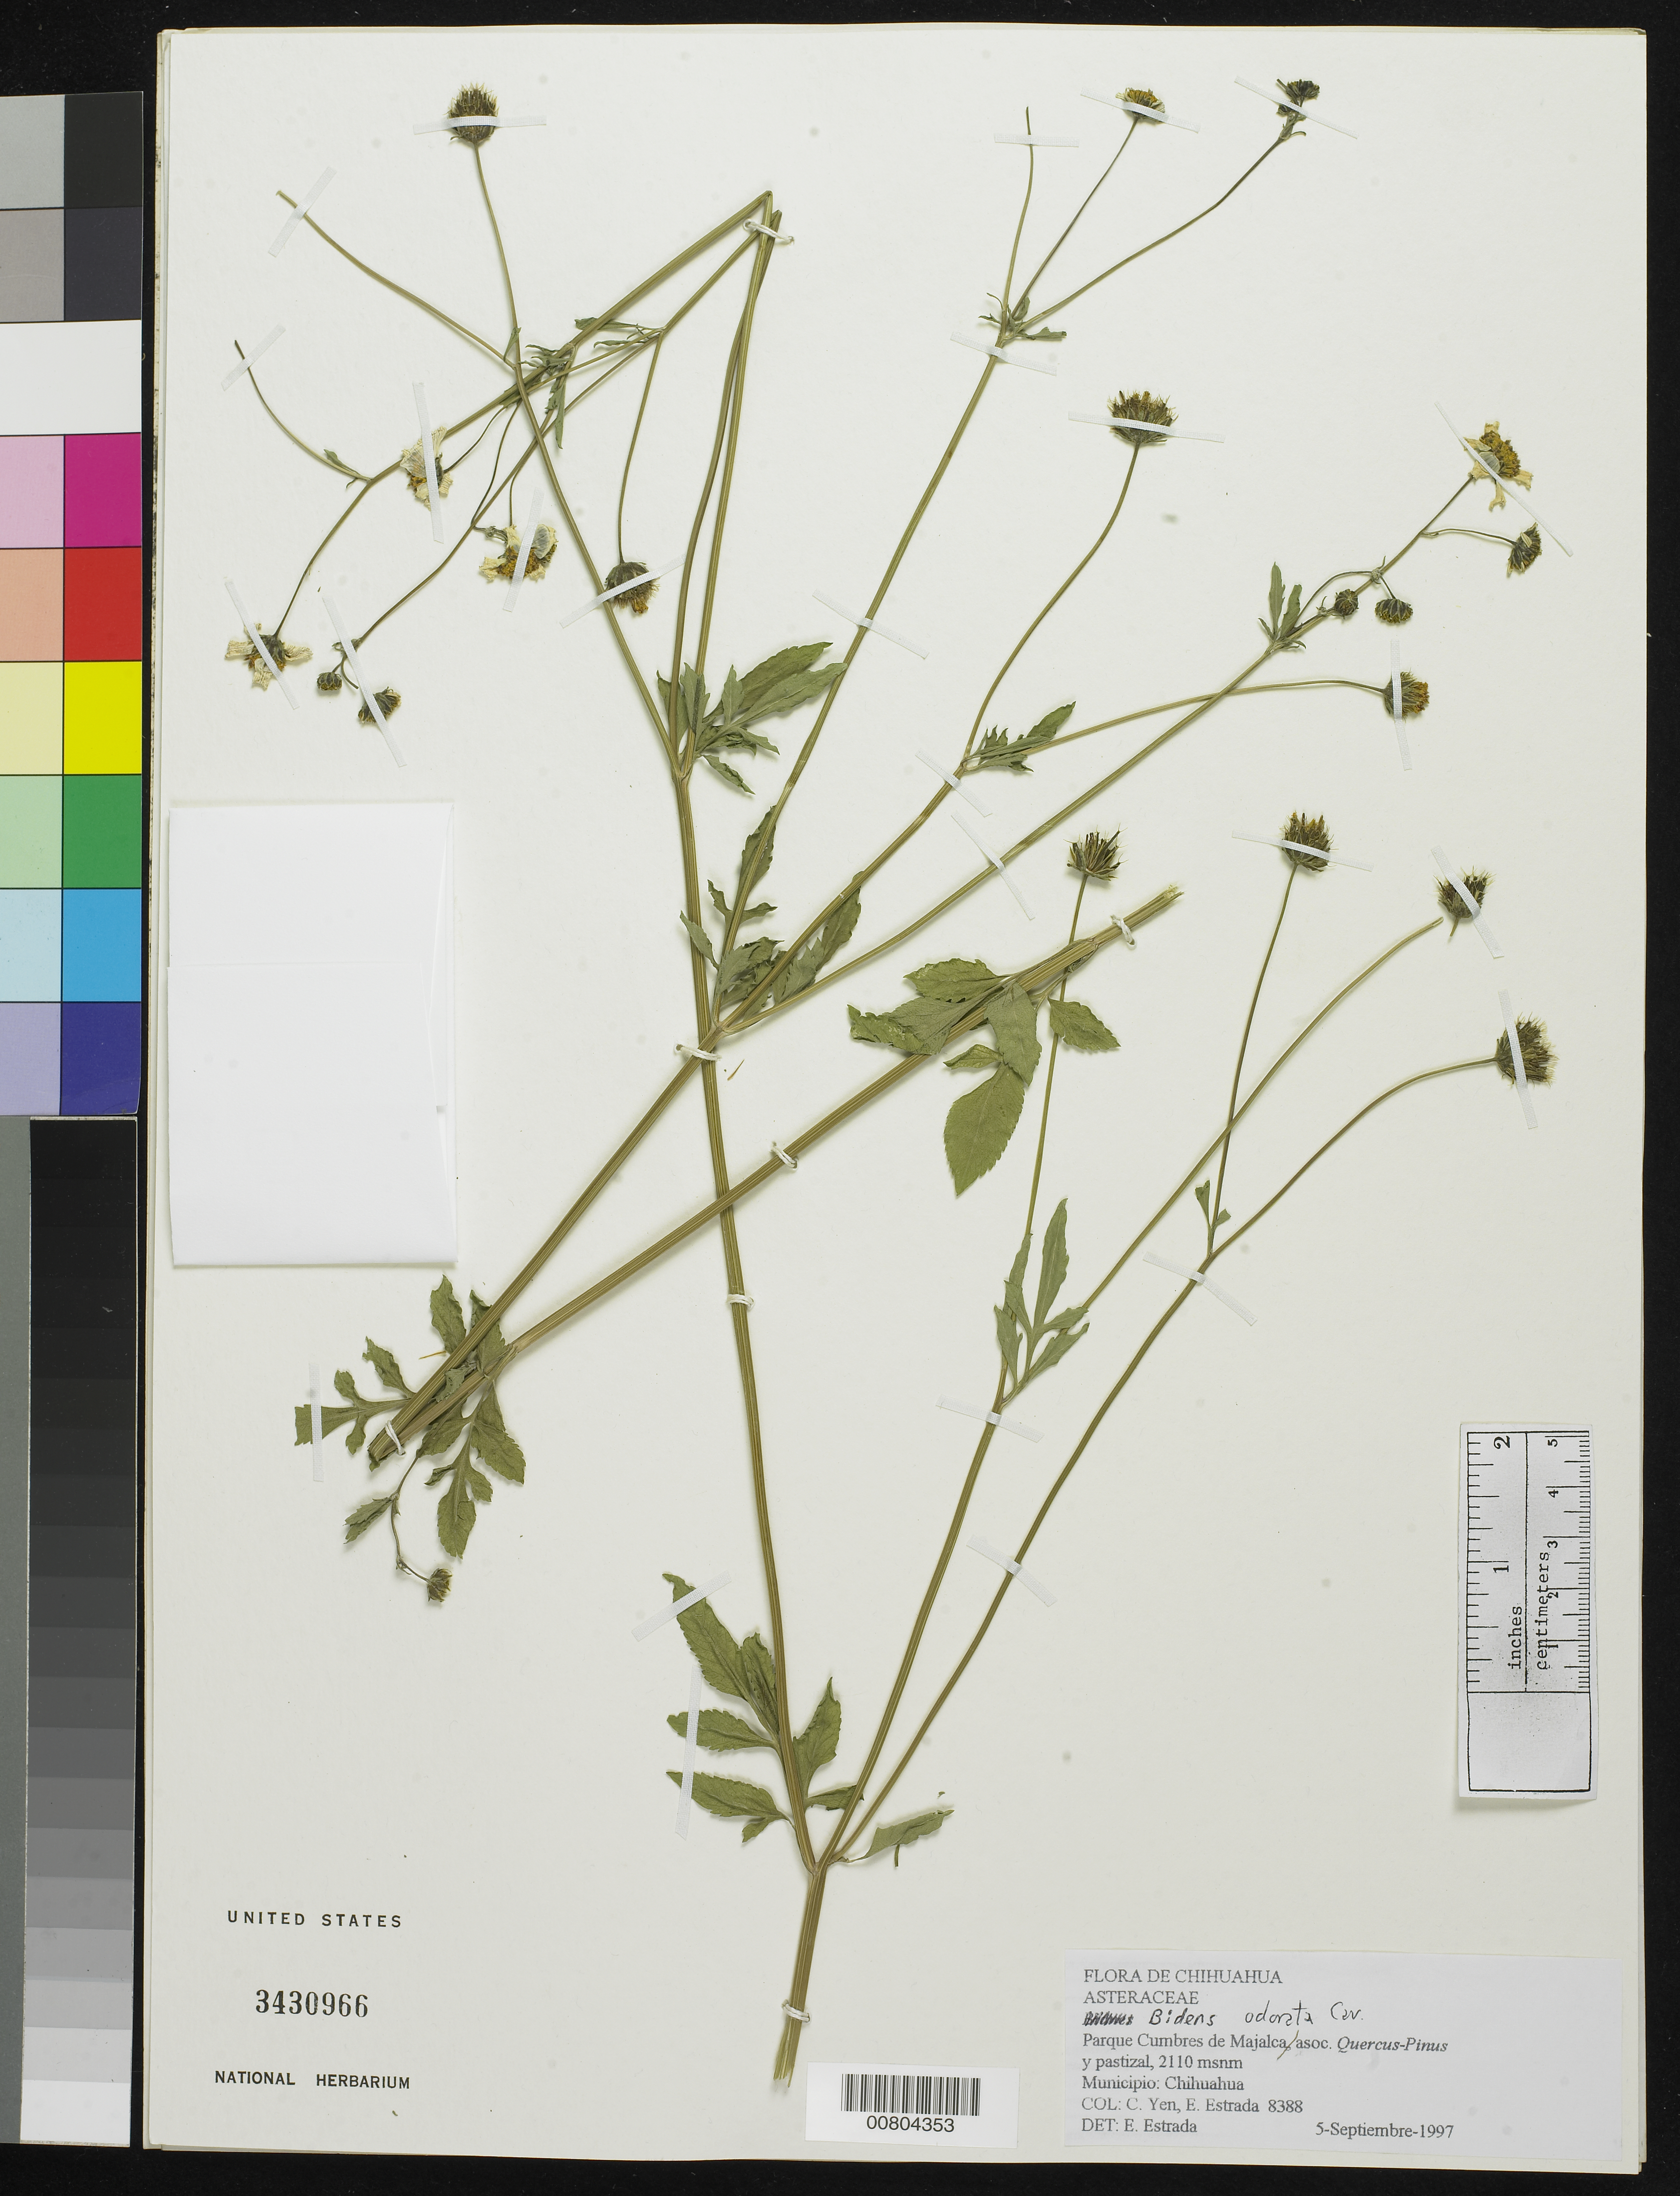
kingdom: Plantae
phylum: Tracheophyta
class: Magnoliopsida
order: Asterales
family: Asteraceae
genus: Bidens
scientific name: Bidens odorata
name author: Cav.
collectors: Y. C. Yang & E. Estrada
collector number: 8388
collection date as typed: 05 Sep 1997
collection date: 1997-09-05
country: Mexico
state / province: Chihuahua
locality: Parque Cumbres de Majalca, Chihuahua.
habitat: Asoc. Quercus-Pinus y pastizal.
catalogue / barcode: US 3430966